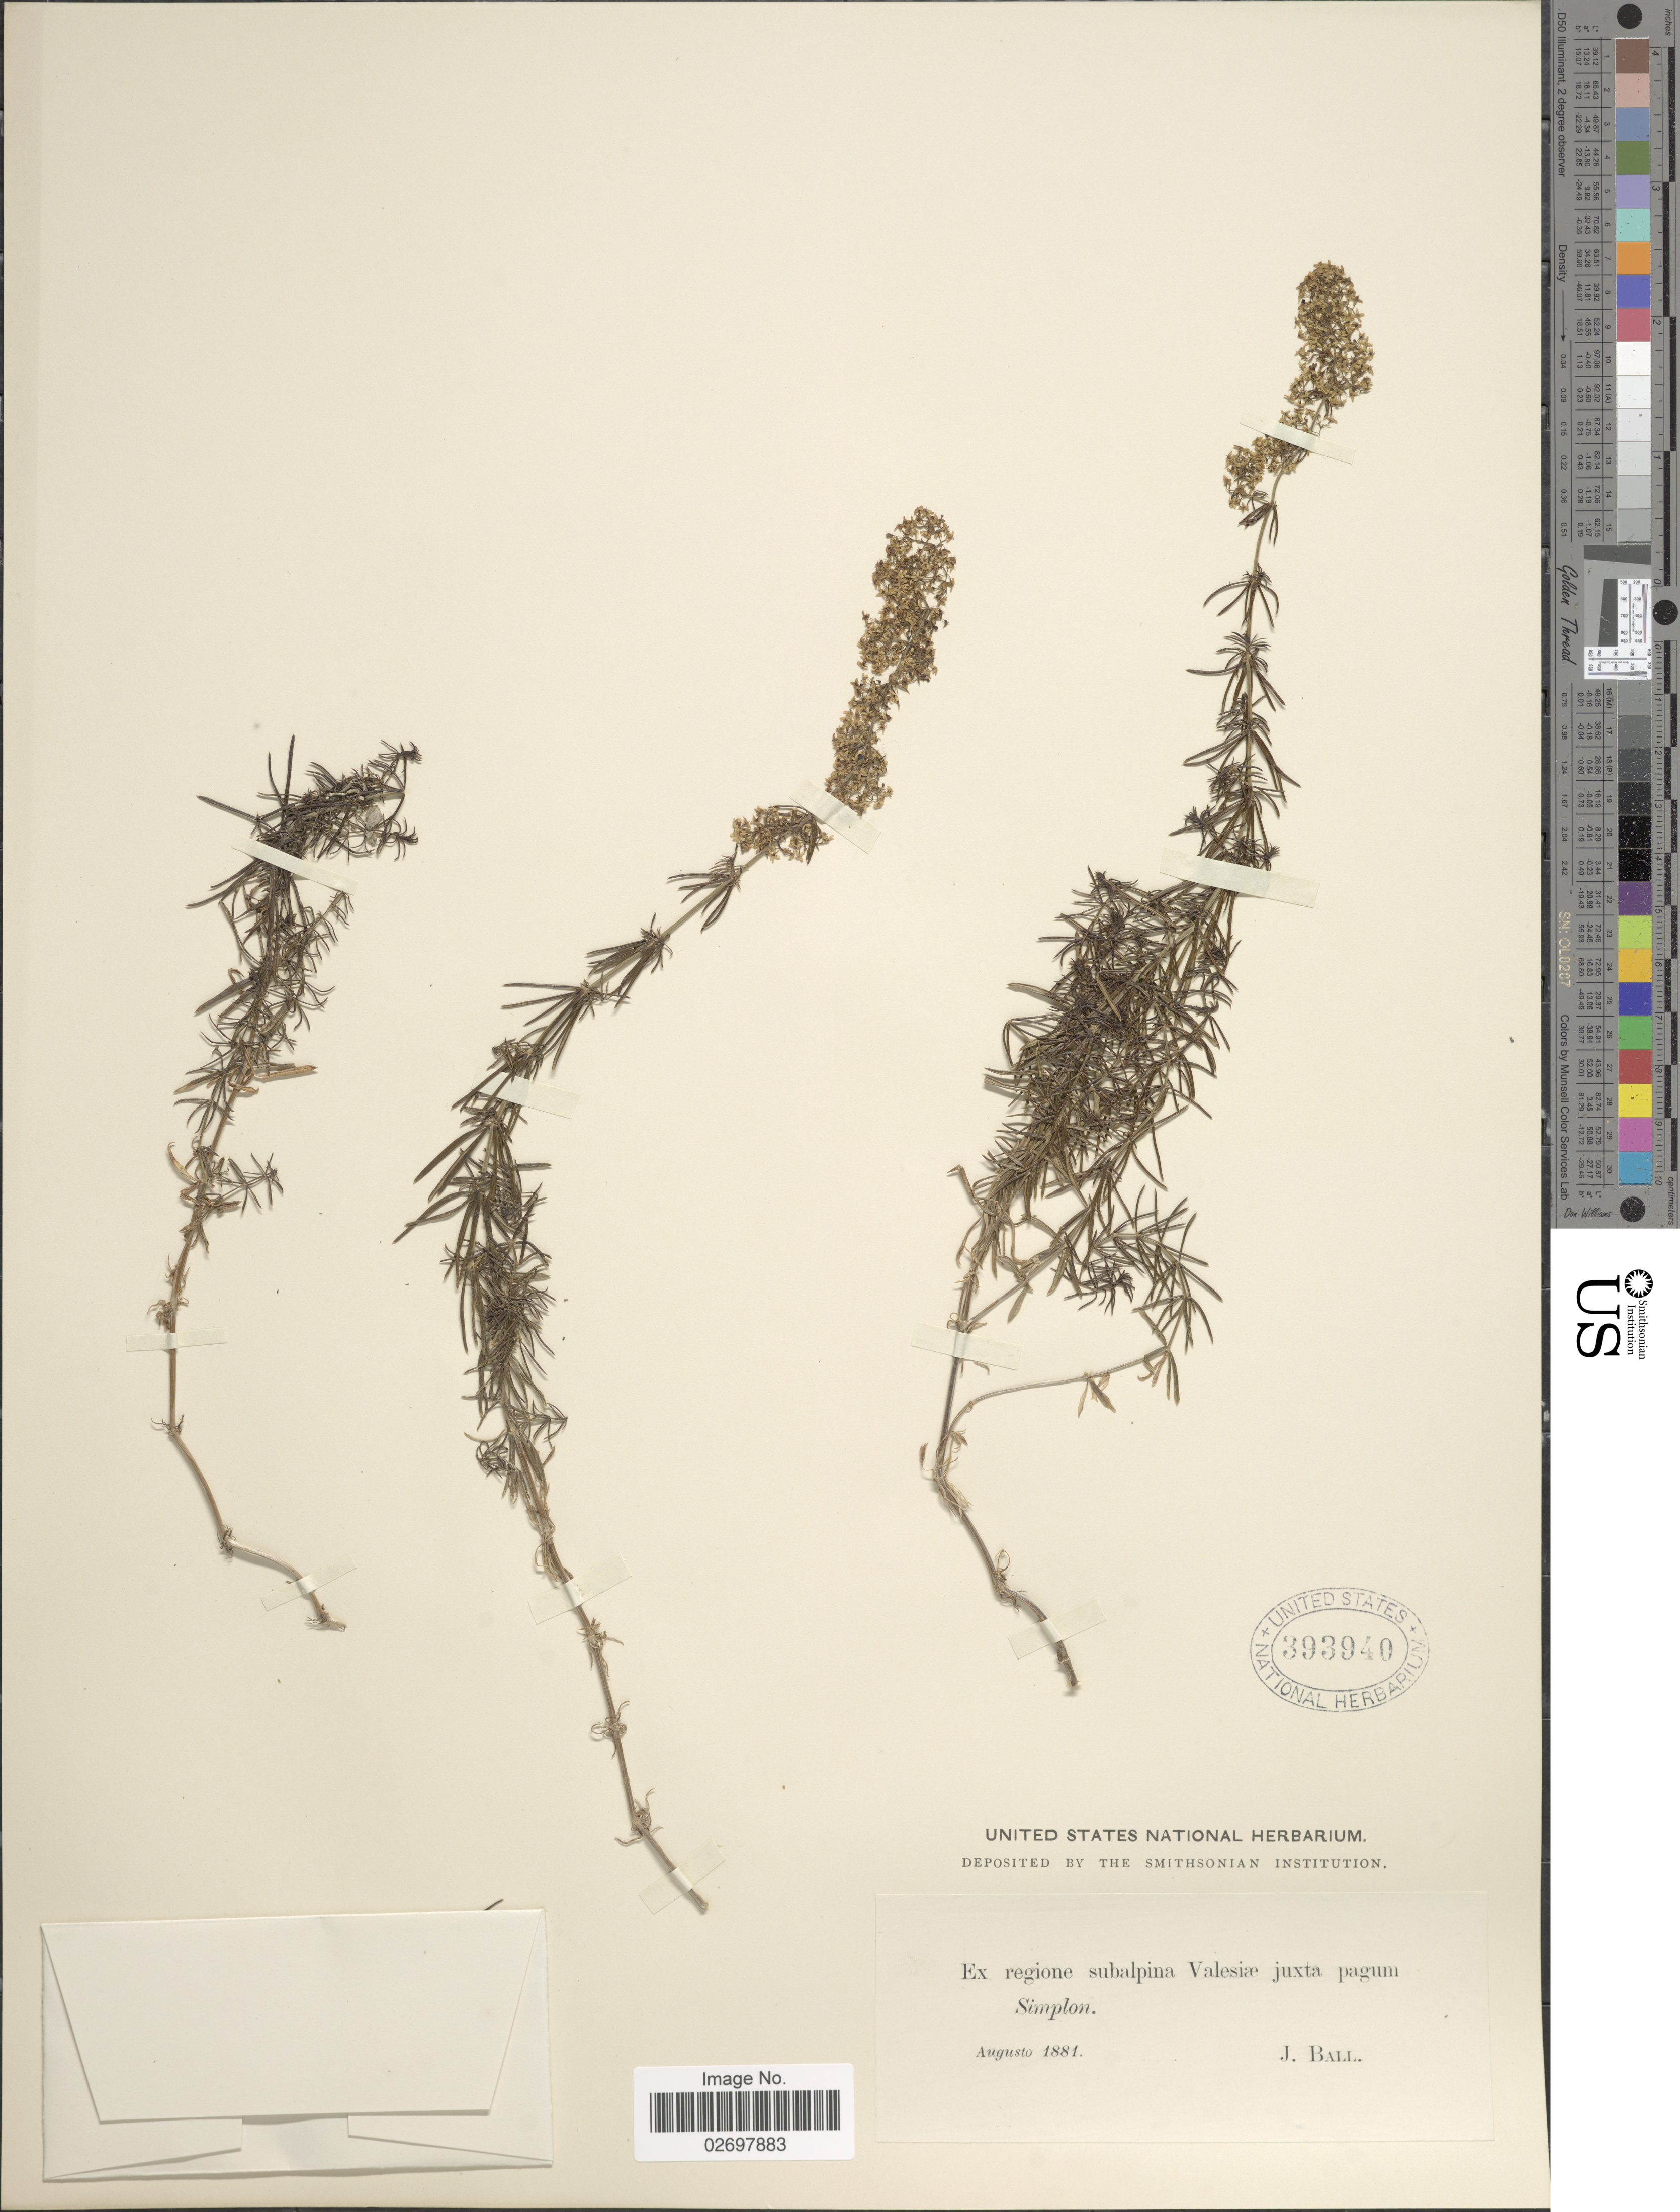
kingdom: Plantae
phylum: Tracheophyta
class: Magnoliopsida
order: Gentianales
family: Rubiaceae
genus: Galium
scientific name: Galium sp.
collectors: J. Ball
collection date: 1881-08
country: Switzerland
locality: Ex regione subalpina Valesiae juxta pagum Simplon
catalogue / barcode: US 393940